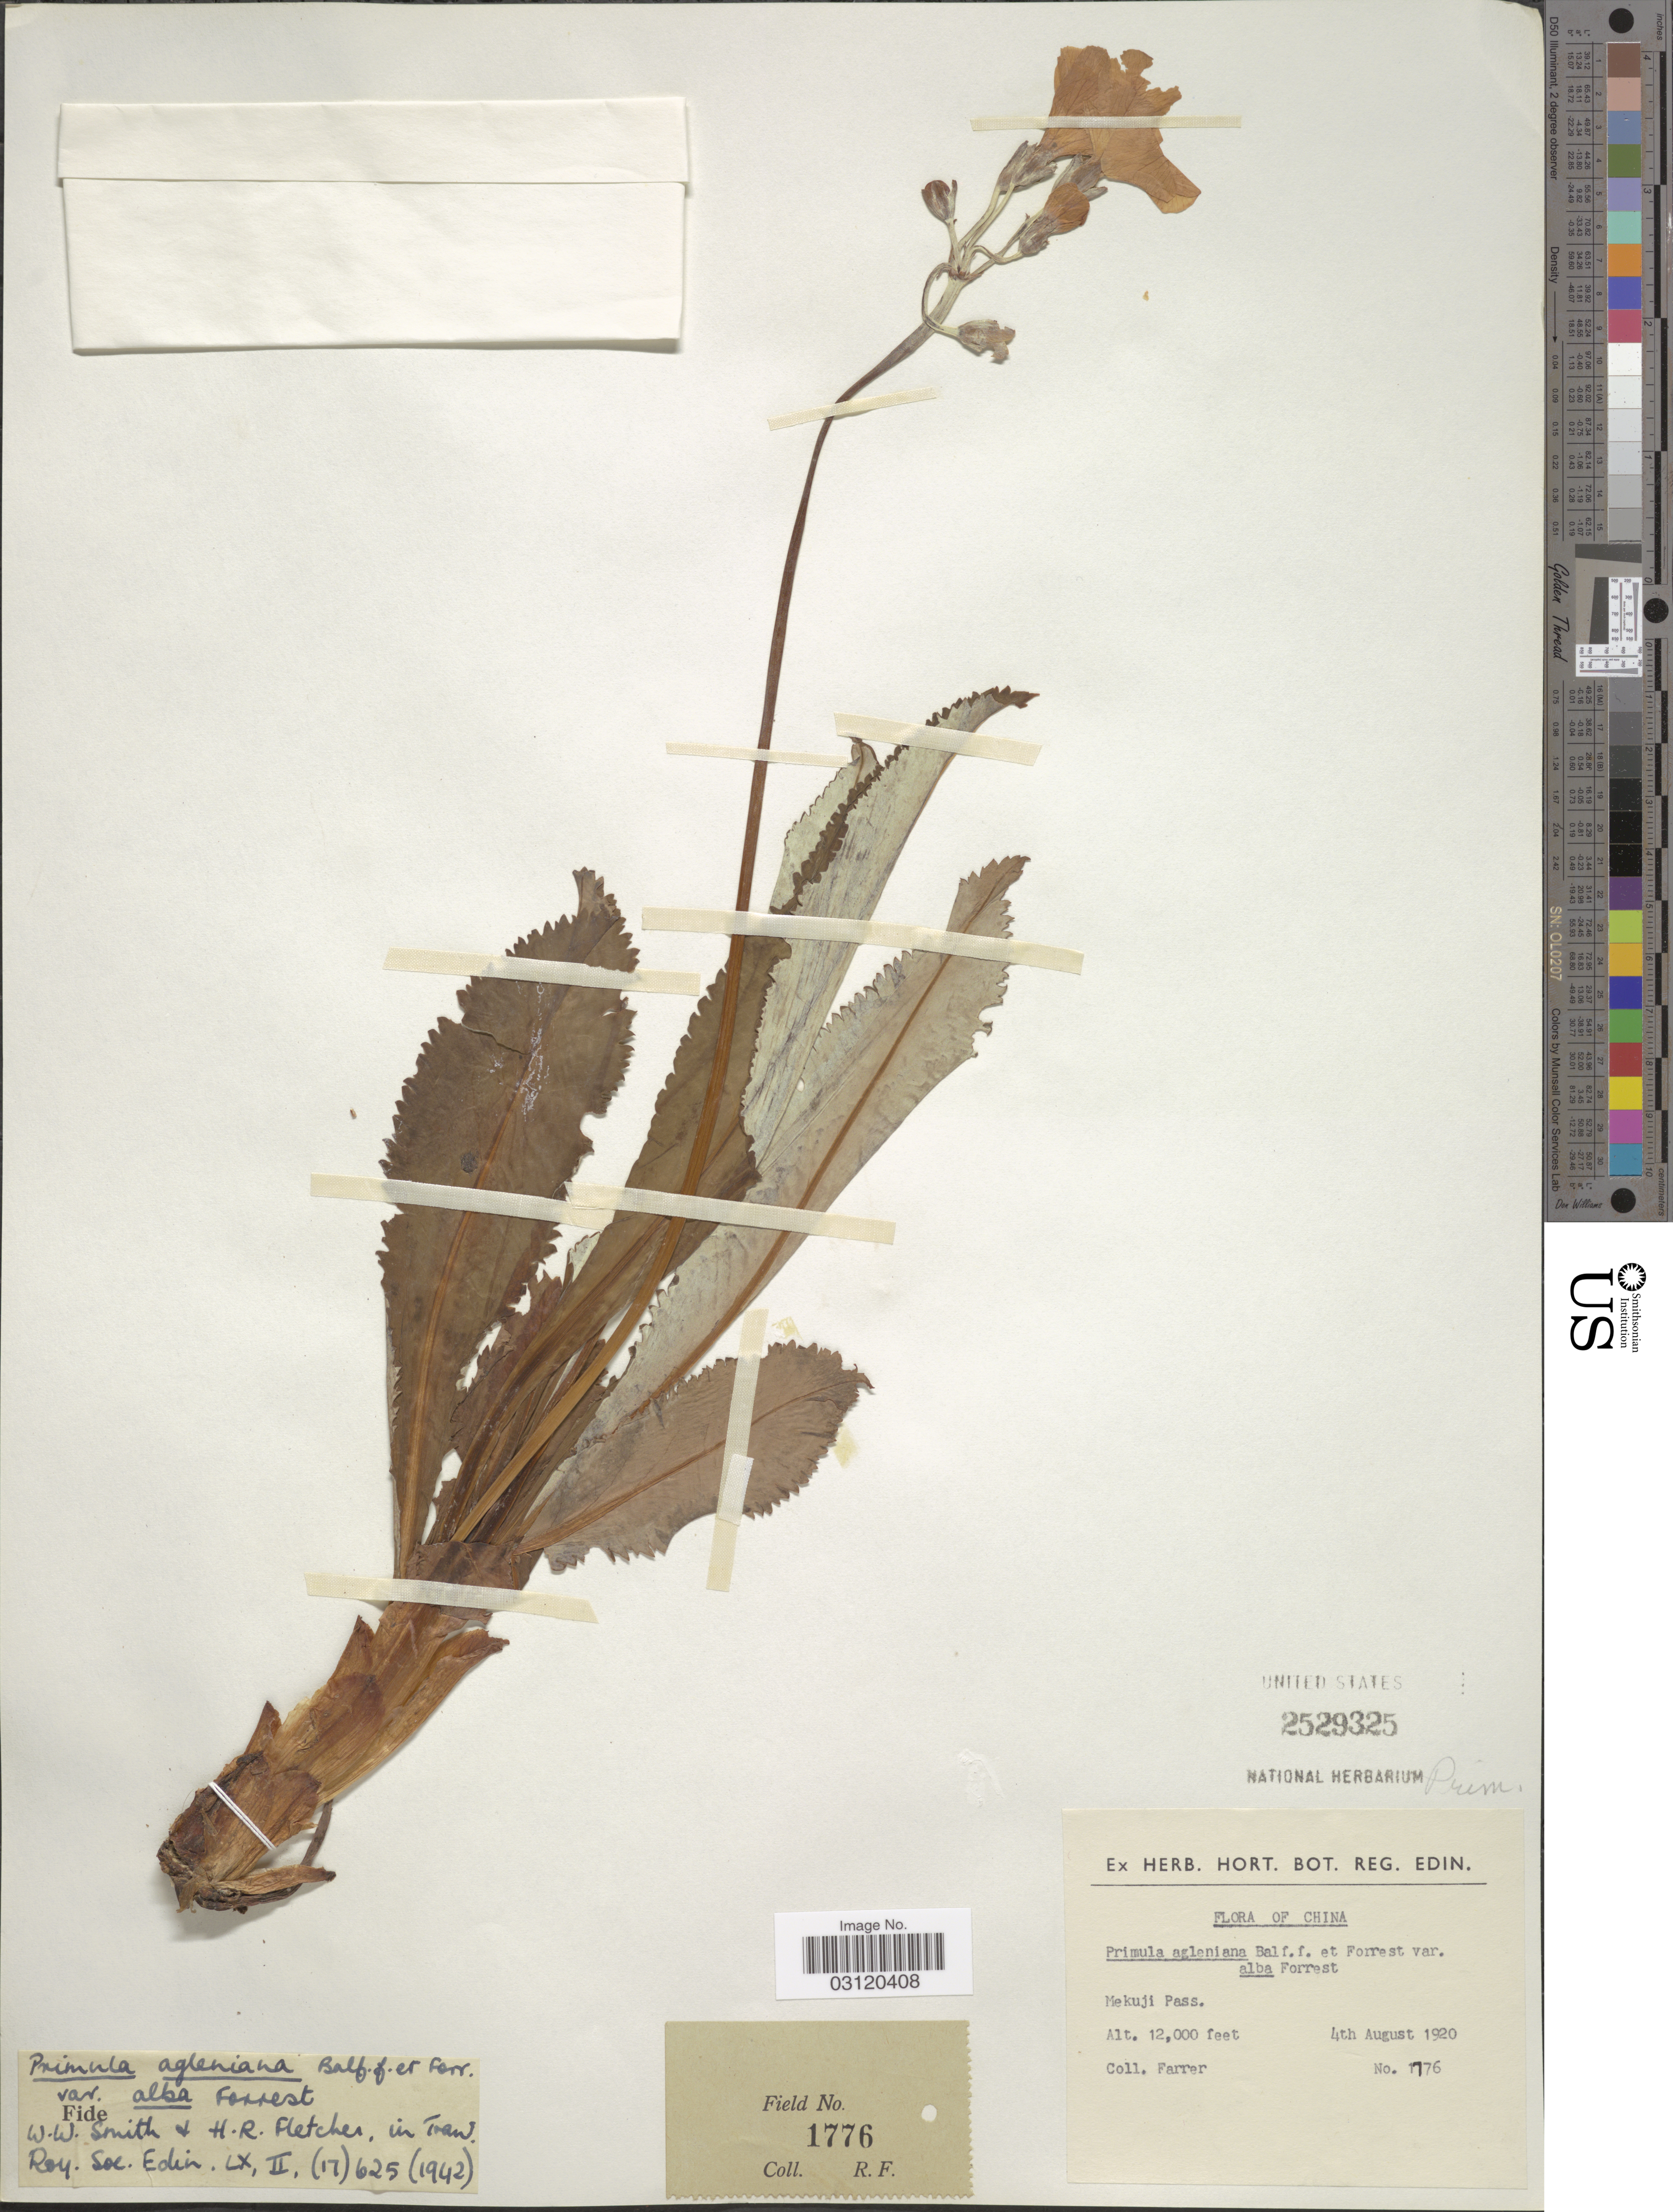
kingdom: Plantae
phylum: Tracheophyta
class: Magnoliopsida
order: Ericales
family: Primulaceae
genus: Primula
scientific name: Primula agleniana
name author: Balf. f. & Forrest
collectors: R. Farrer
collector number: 1776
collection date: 1920-08-04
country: China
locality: Mekuji Pass.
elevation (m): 3658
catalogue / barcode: US 2529325